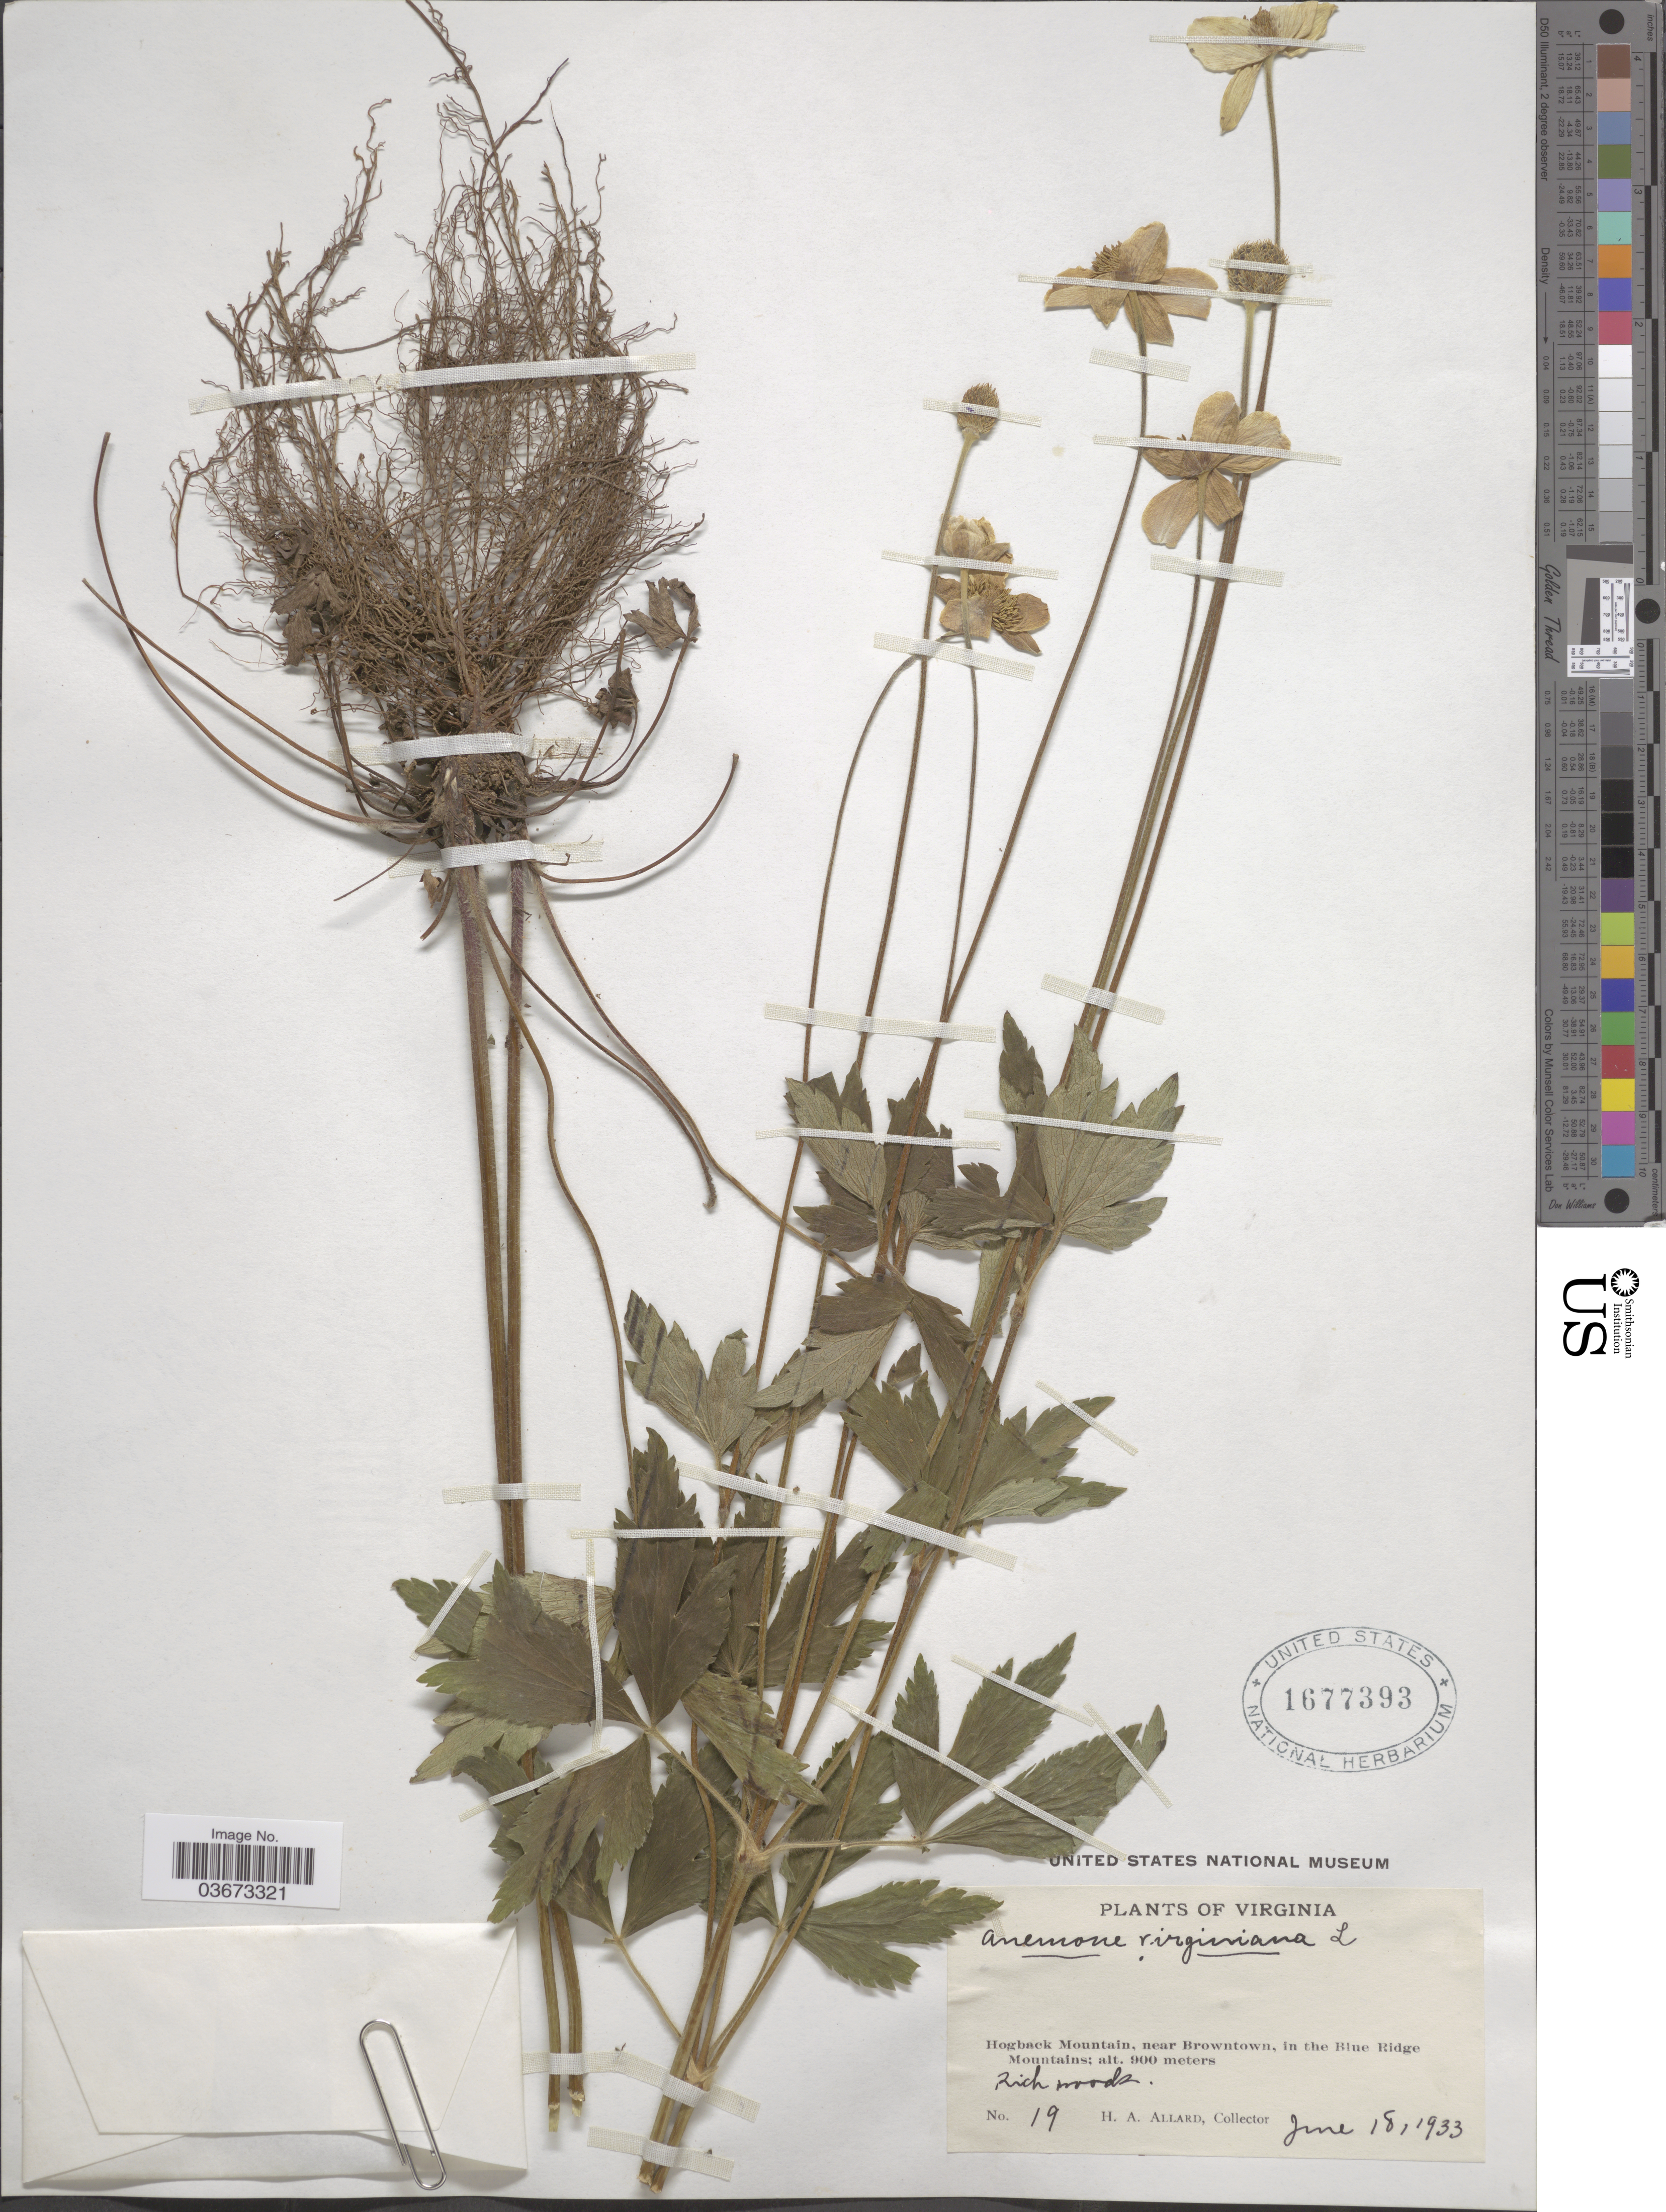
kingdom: Plantae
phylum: Tracheophyta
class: Magnoliopsida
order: Ranunculales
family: Ranunculaceae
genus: Anemone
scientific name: Anemone virginiana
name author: L.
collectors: H. A. Allard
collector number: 19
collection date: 1933-06-18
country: United States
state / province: Virginia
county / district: Warren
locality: Hogback Mountain, near Browntown, in the Blue Ridge Mountains.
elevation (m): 900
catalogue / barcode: US 1677393